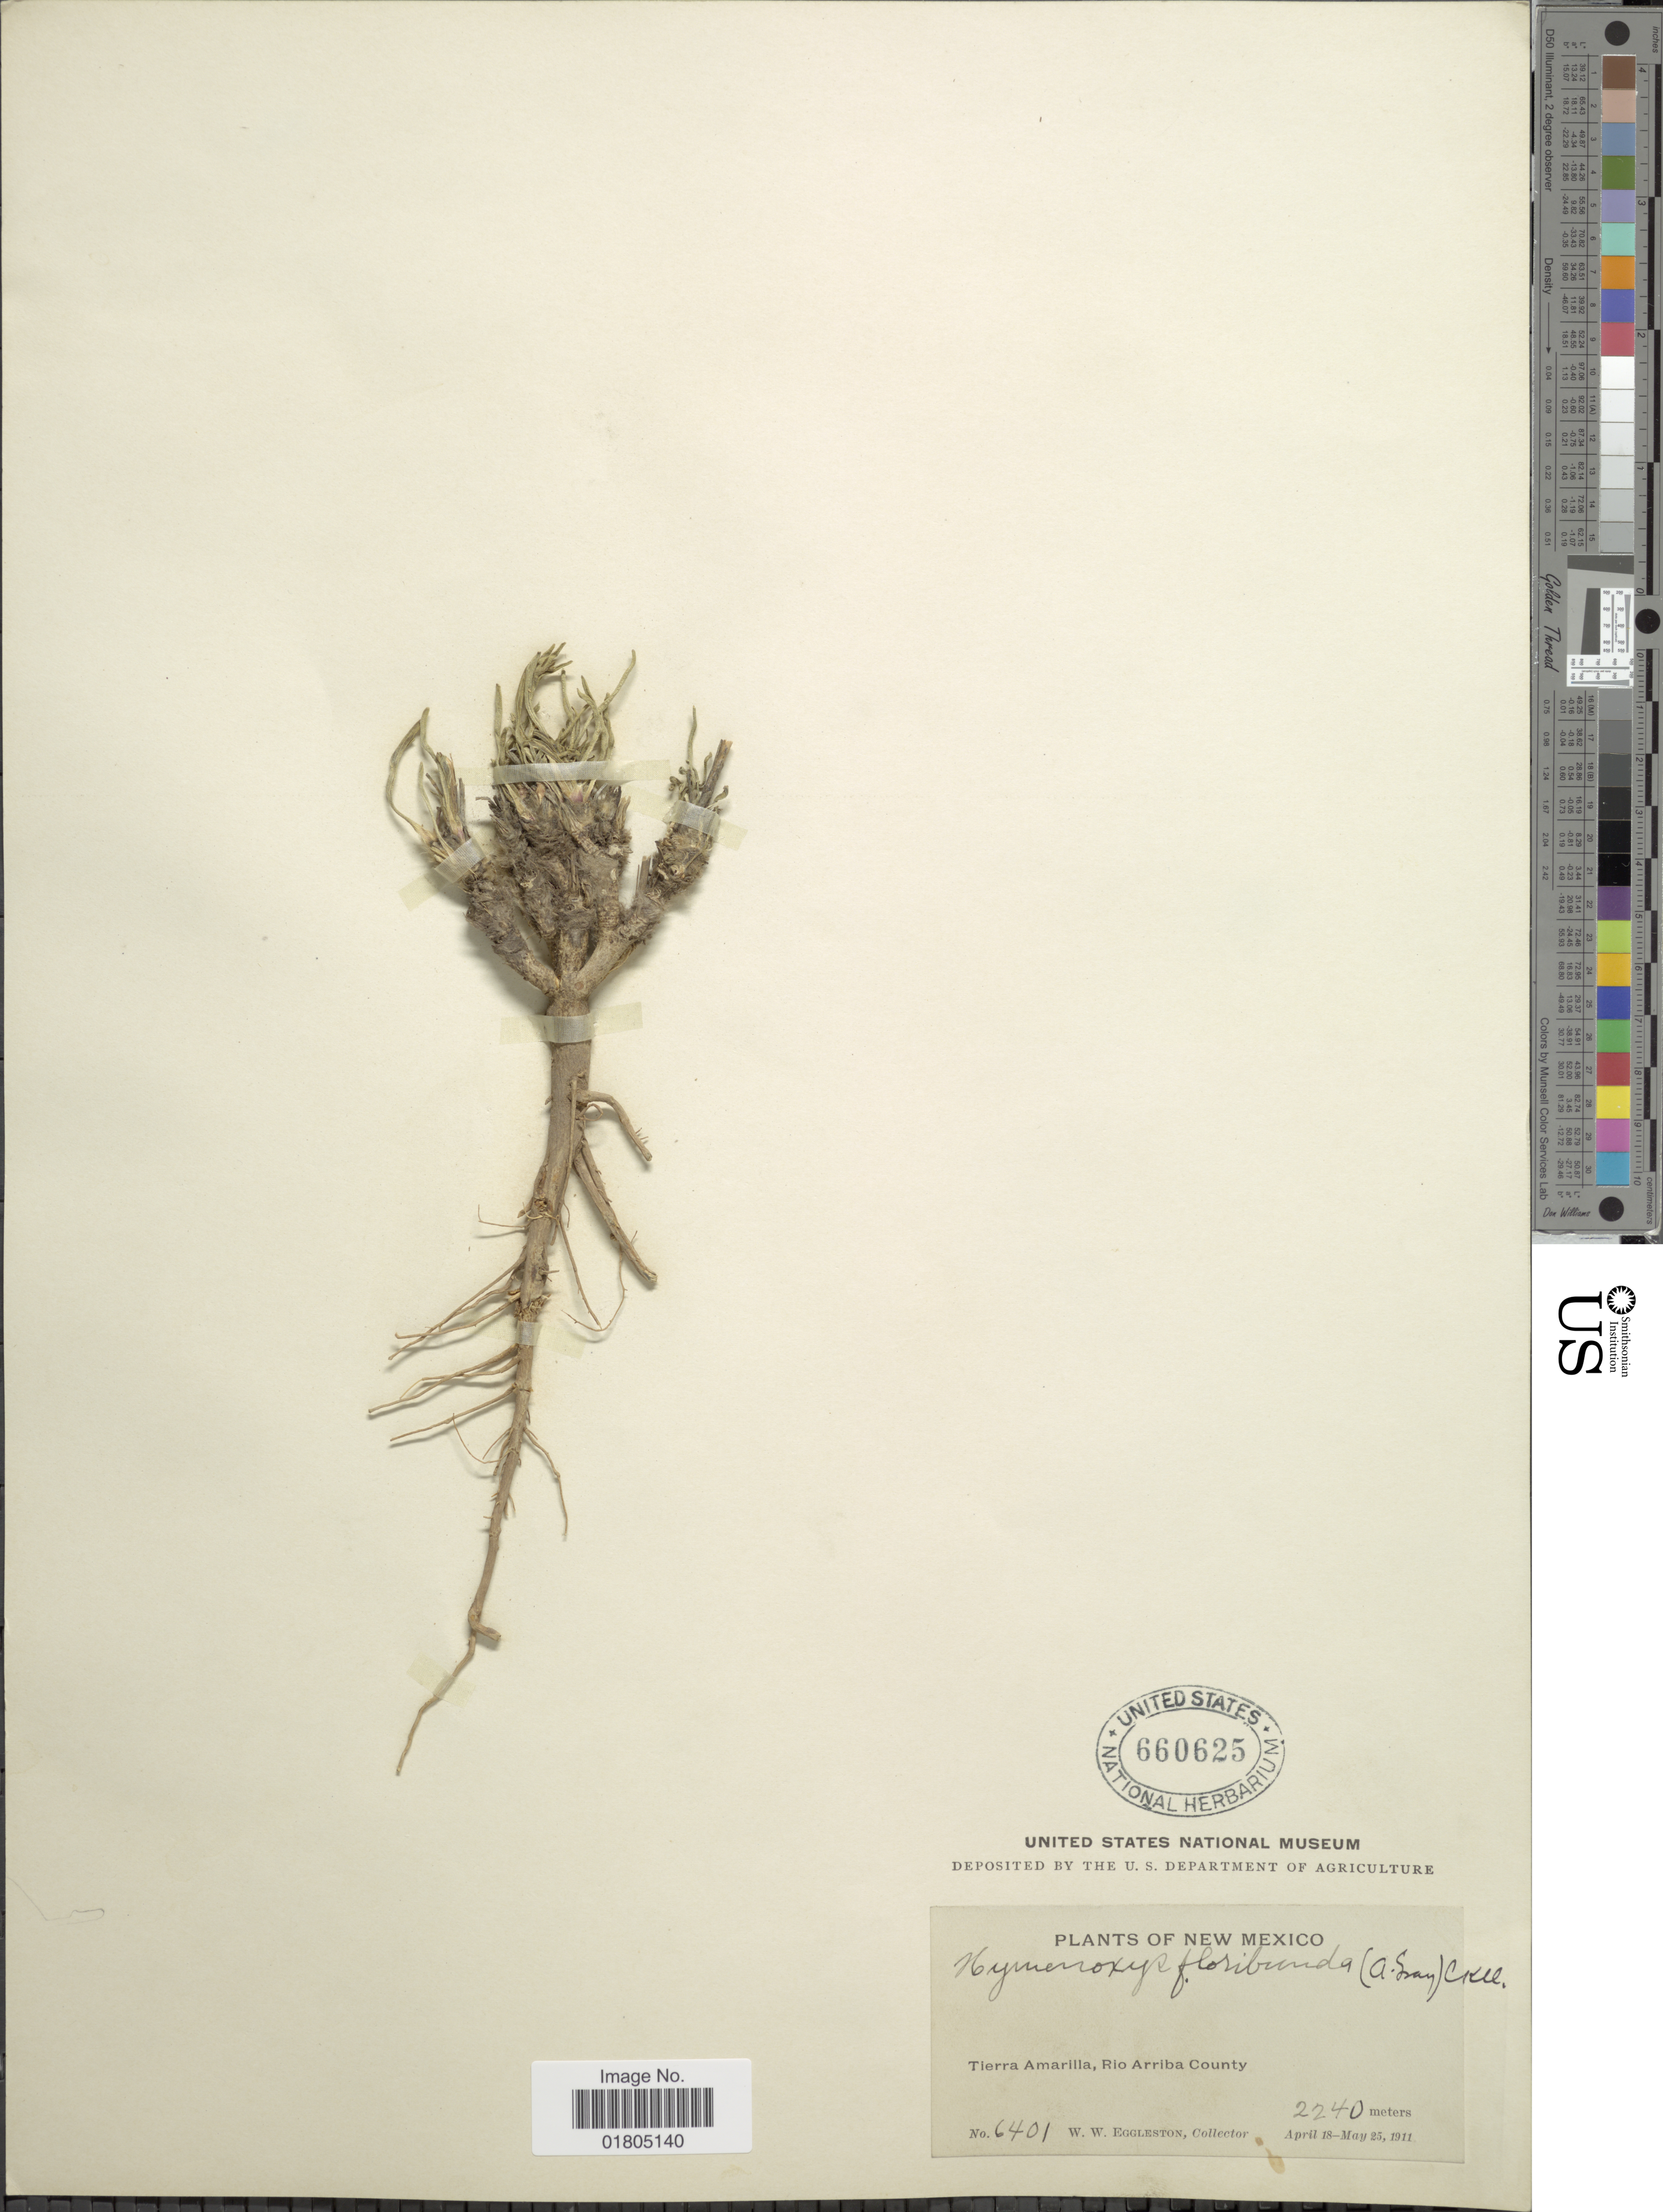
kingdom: Plantae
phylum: Tracheophyta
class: Magnoliopsida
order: Asterales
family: Asteraceae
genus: Actinea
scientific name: Actinea acaulis var. arizonica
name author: (Greene) S.F. Blake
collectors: W. W. Eggleston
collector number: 6401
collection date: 1911-04-18/1911-05-25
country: United States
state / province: New Mexico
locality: Tierra Amarilla, Rio Arriba County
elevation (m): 2240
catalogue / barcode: US 660625